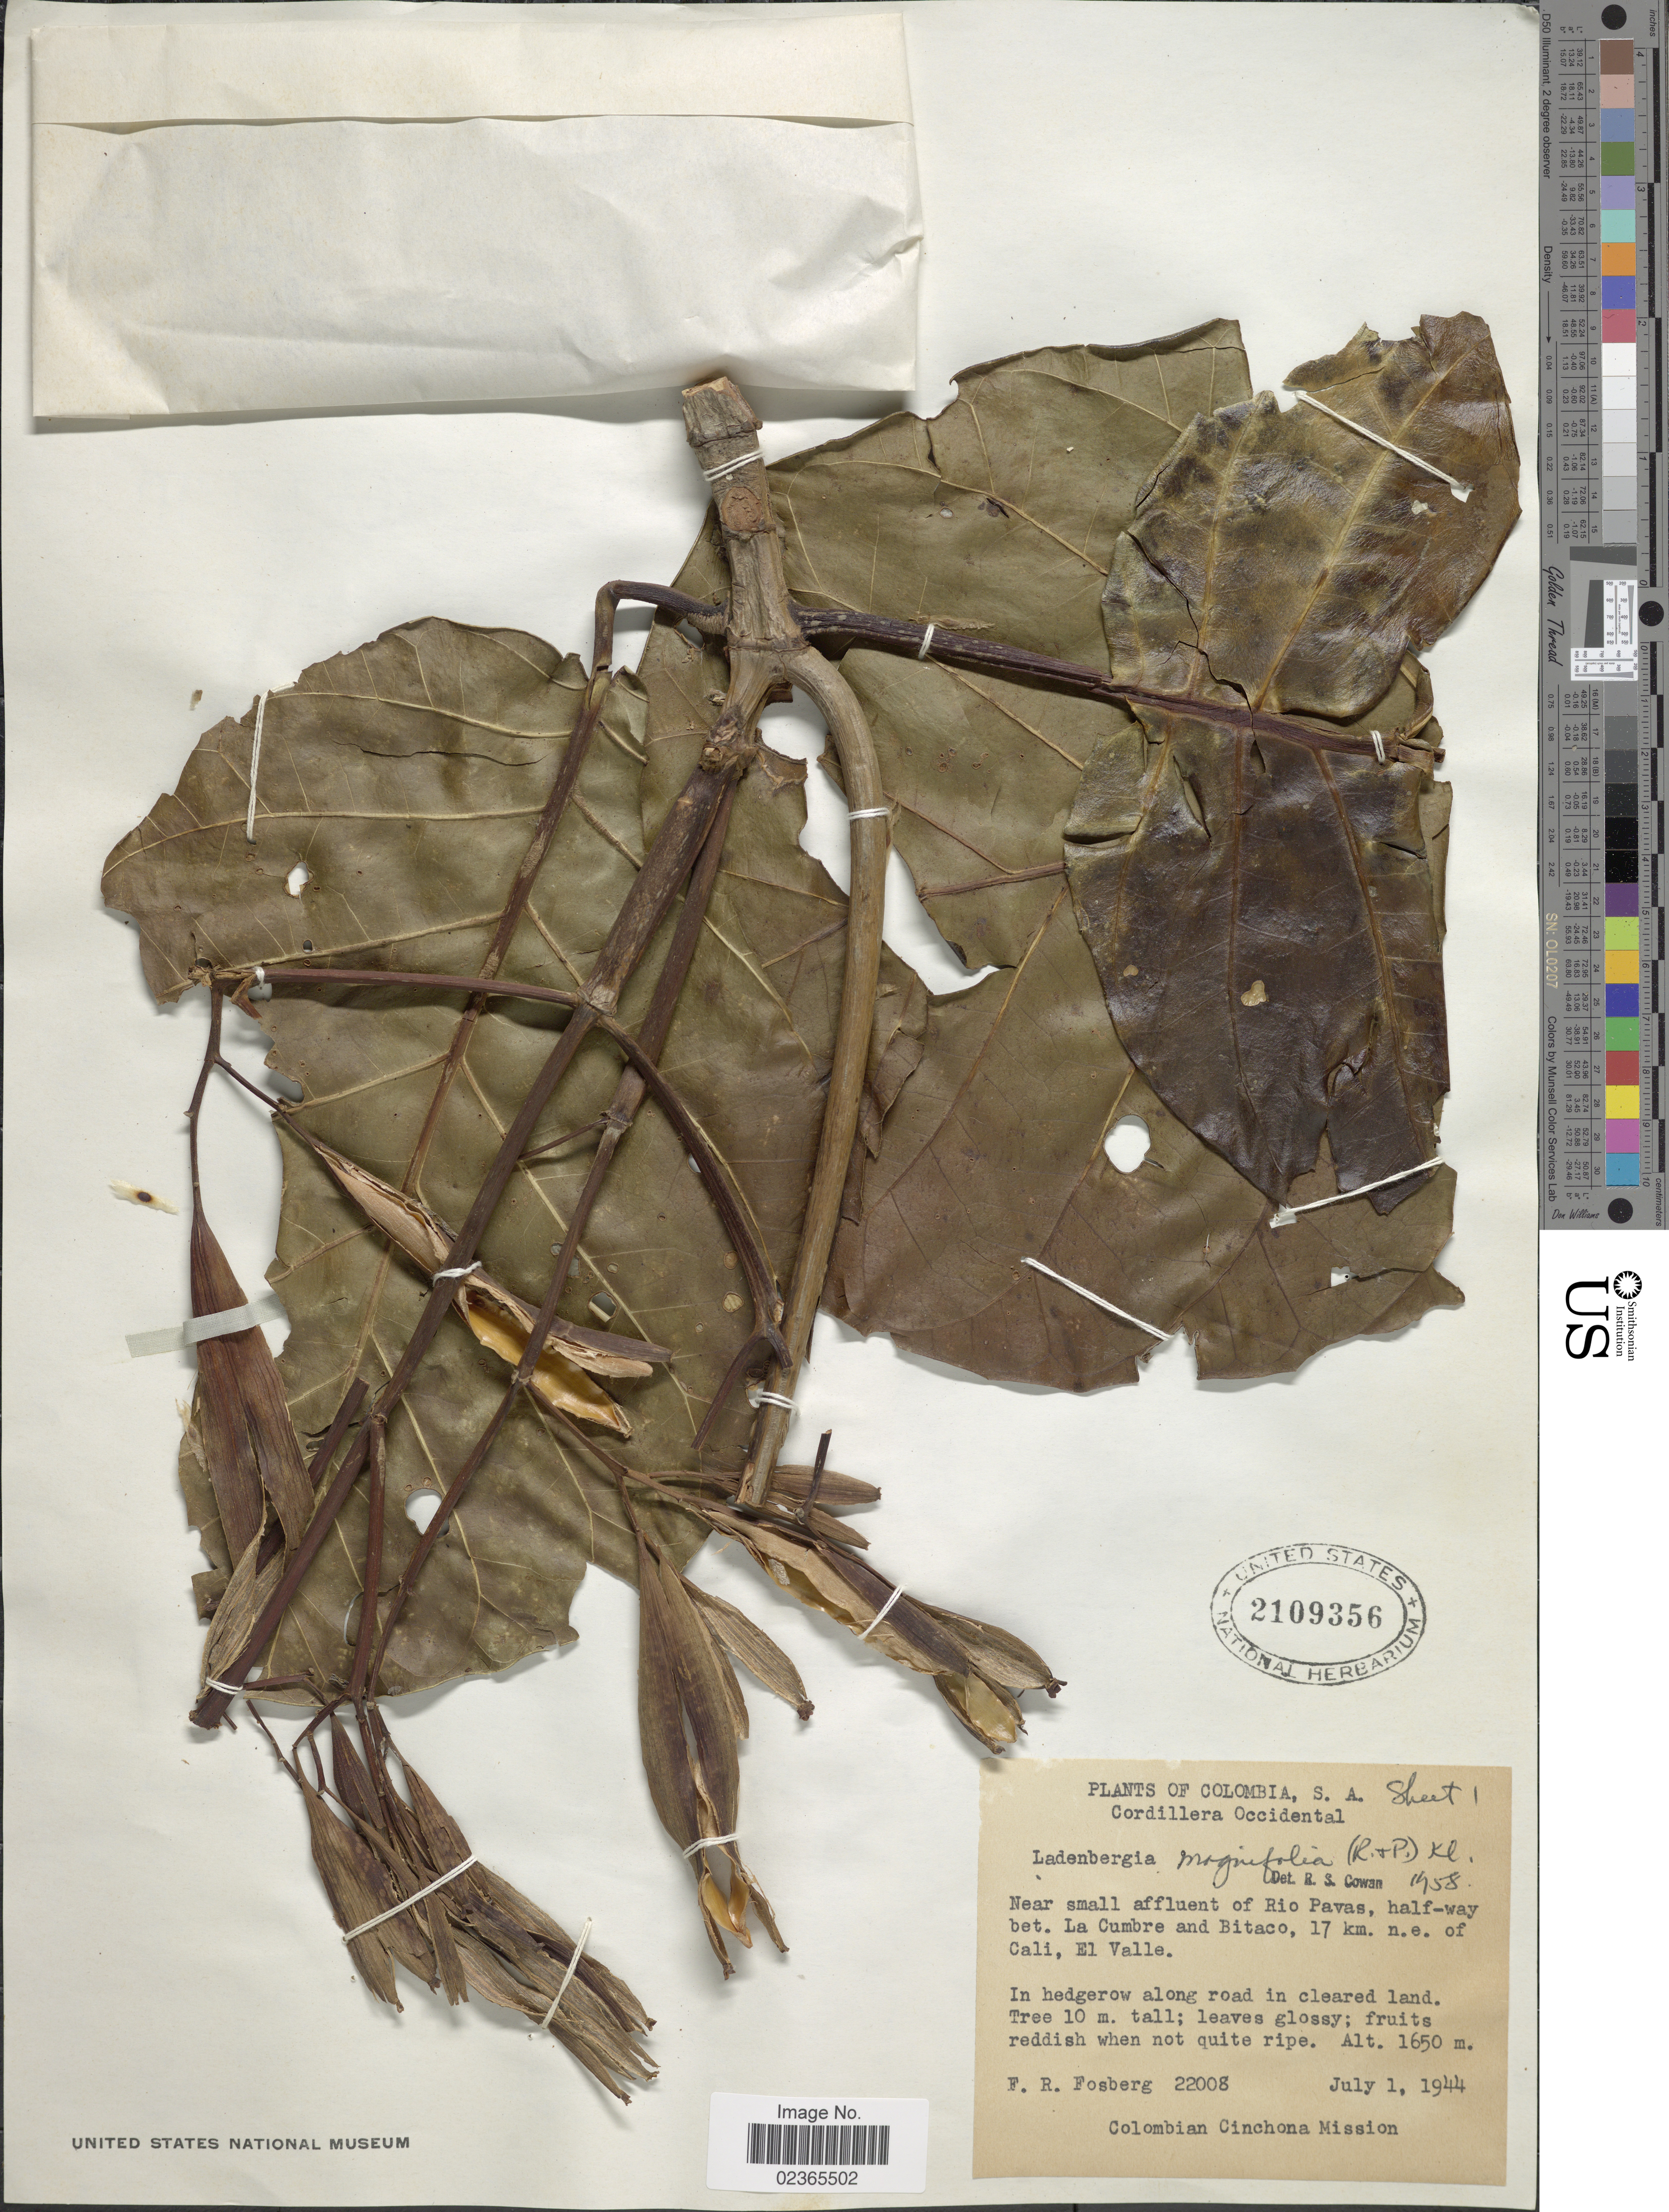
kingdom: Plantae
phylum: Tracheophyta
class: Magnoliopsida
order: Gentianales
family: Rubiaceae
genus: Ladenbergia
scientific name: Ladenbergia oblongifolia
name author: (Mutis) L. Andersson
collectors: F. R. Fosberg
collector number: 2208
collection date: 1944-07-01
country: Colombia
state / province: Valle del Cauca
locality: Cordillera Occidental, Near small affluent of Rio Pavas, half way bet. La Cumbre and Bitaco, 17 km. n.e. of Cali, El Valle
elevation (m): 1650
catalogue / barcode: US 2109356